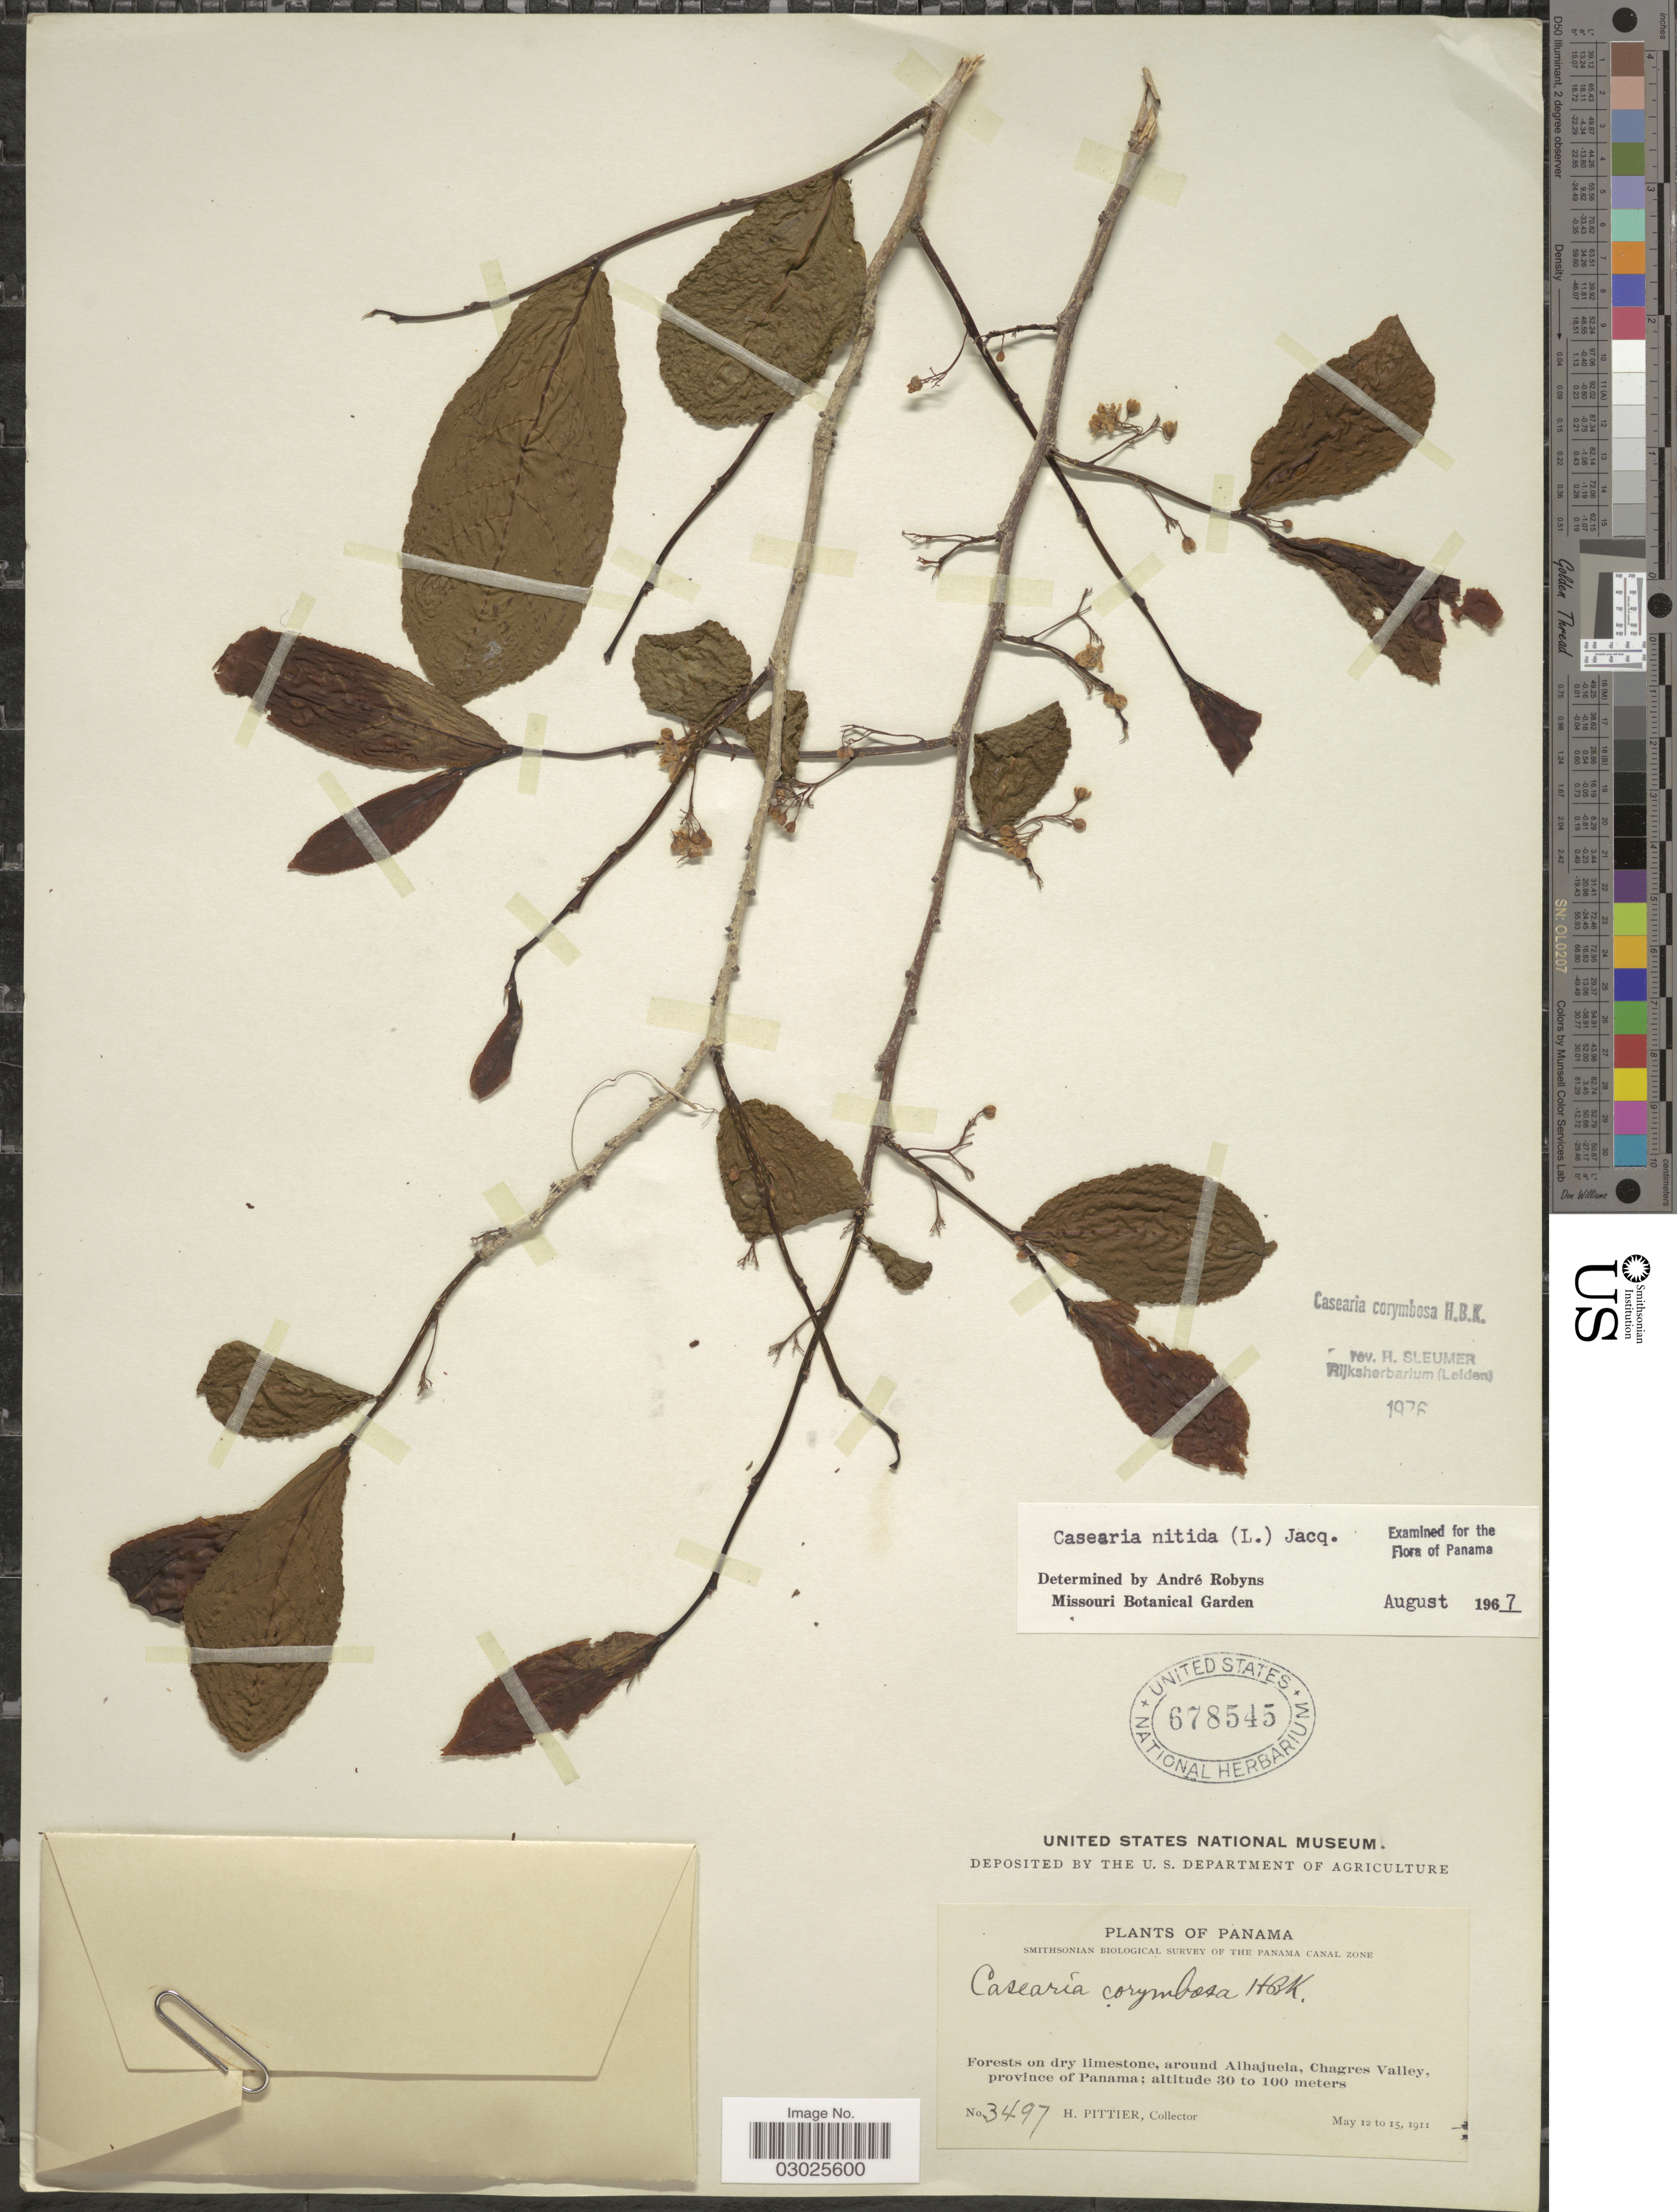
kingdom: Plantae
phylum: Tracheophyta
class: Magnoliopsida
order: Malpighiales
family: Salicaceae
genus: Casearia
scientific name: Casearia corymbosa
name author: Kunth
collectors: H. F. Pittier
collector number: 3497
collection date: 1911-05-12/1911-05-15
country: Panama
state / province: Panamá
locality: Forest on dry limestone, around Alhajuela, Chagres Valley.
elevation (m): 30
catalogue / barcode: US 678545